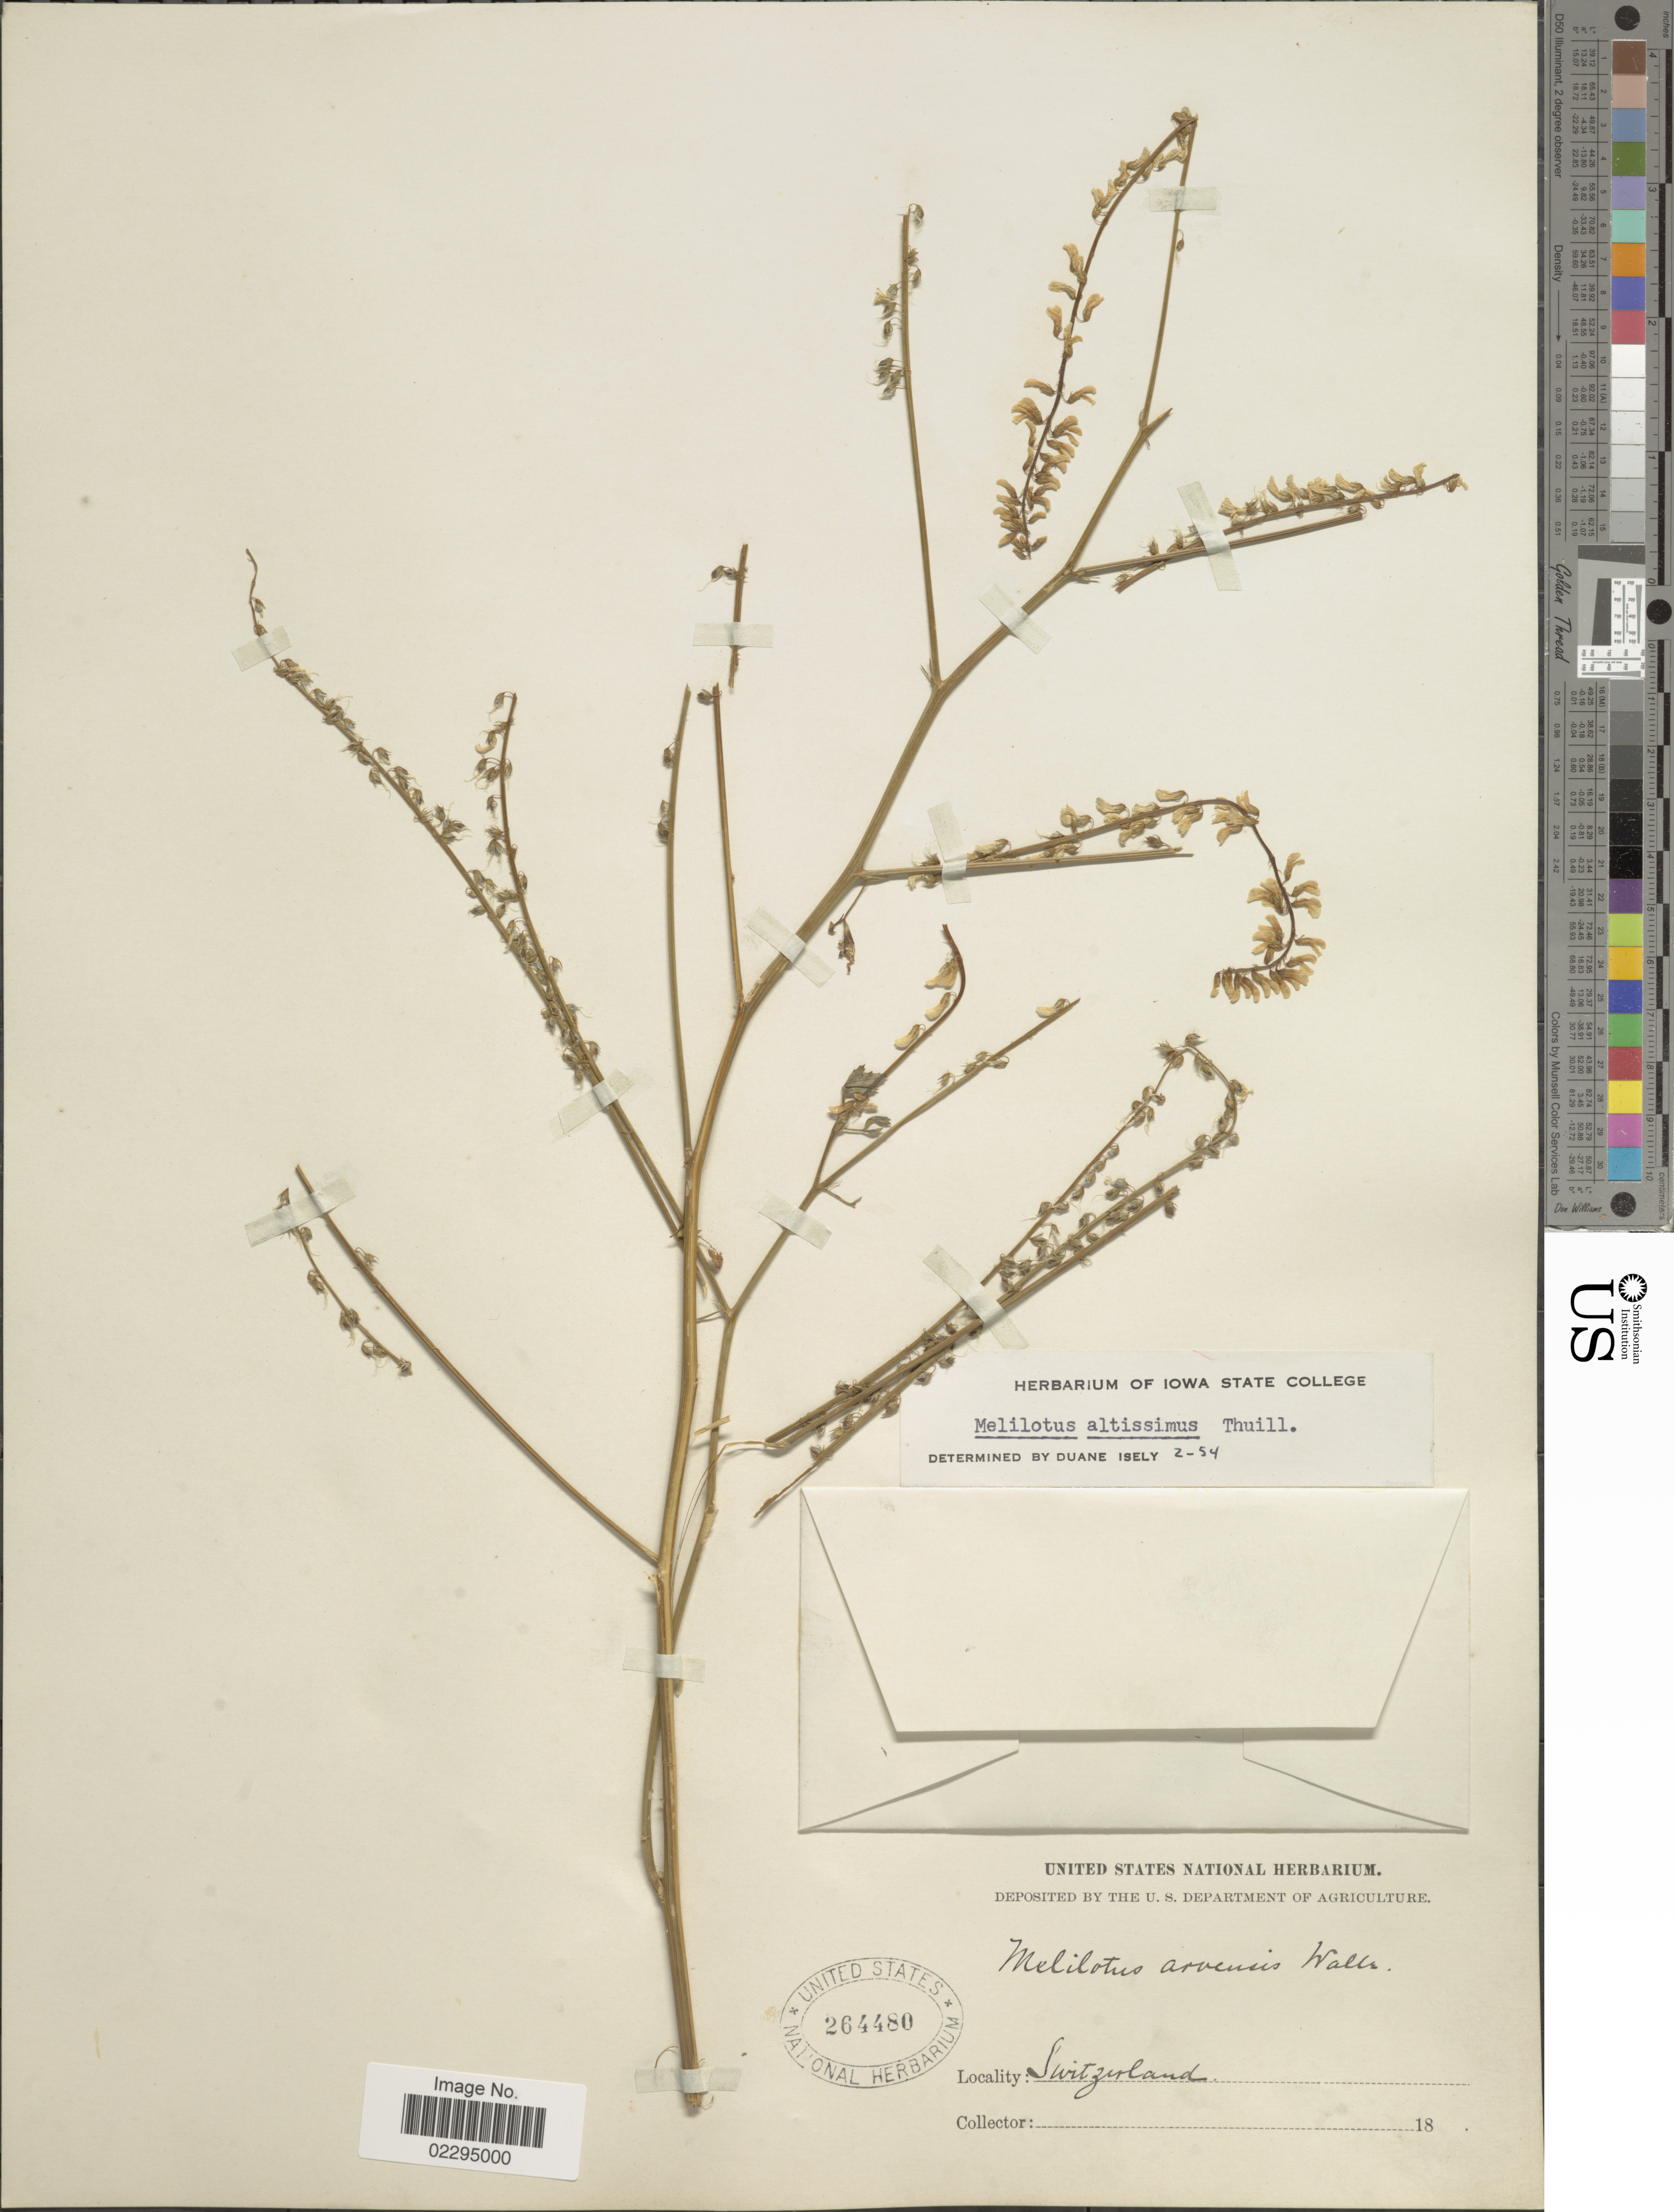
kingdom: Plantae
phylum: Tracheophyta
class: Magnoliopsida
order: Fabales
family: Fabaceae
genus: Melilotus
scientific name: Melilotus altissimus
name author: Thuill.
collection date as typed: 18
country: Switzerland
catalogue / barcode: US 264480